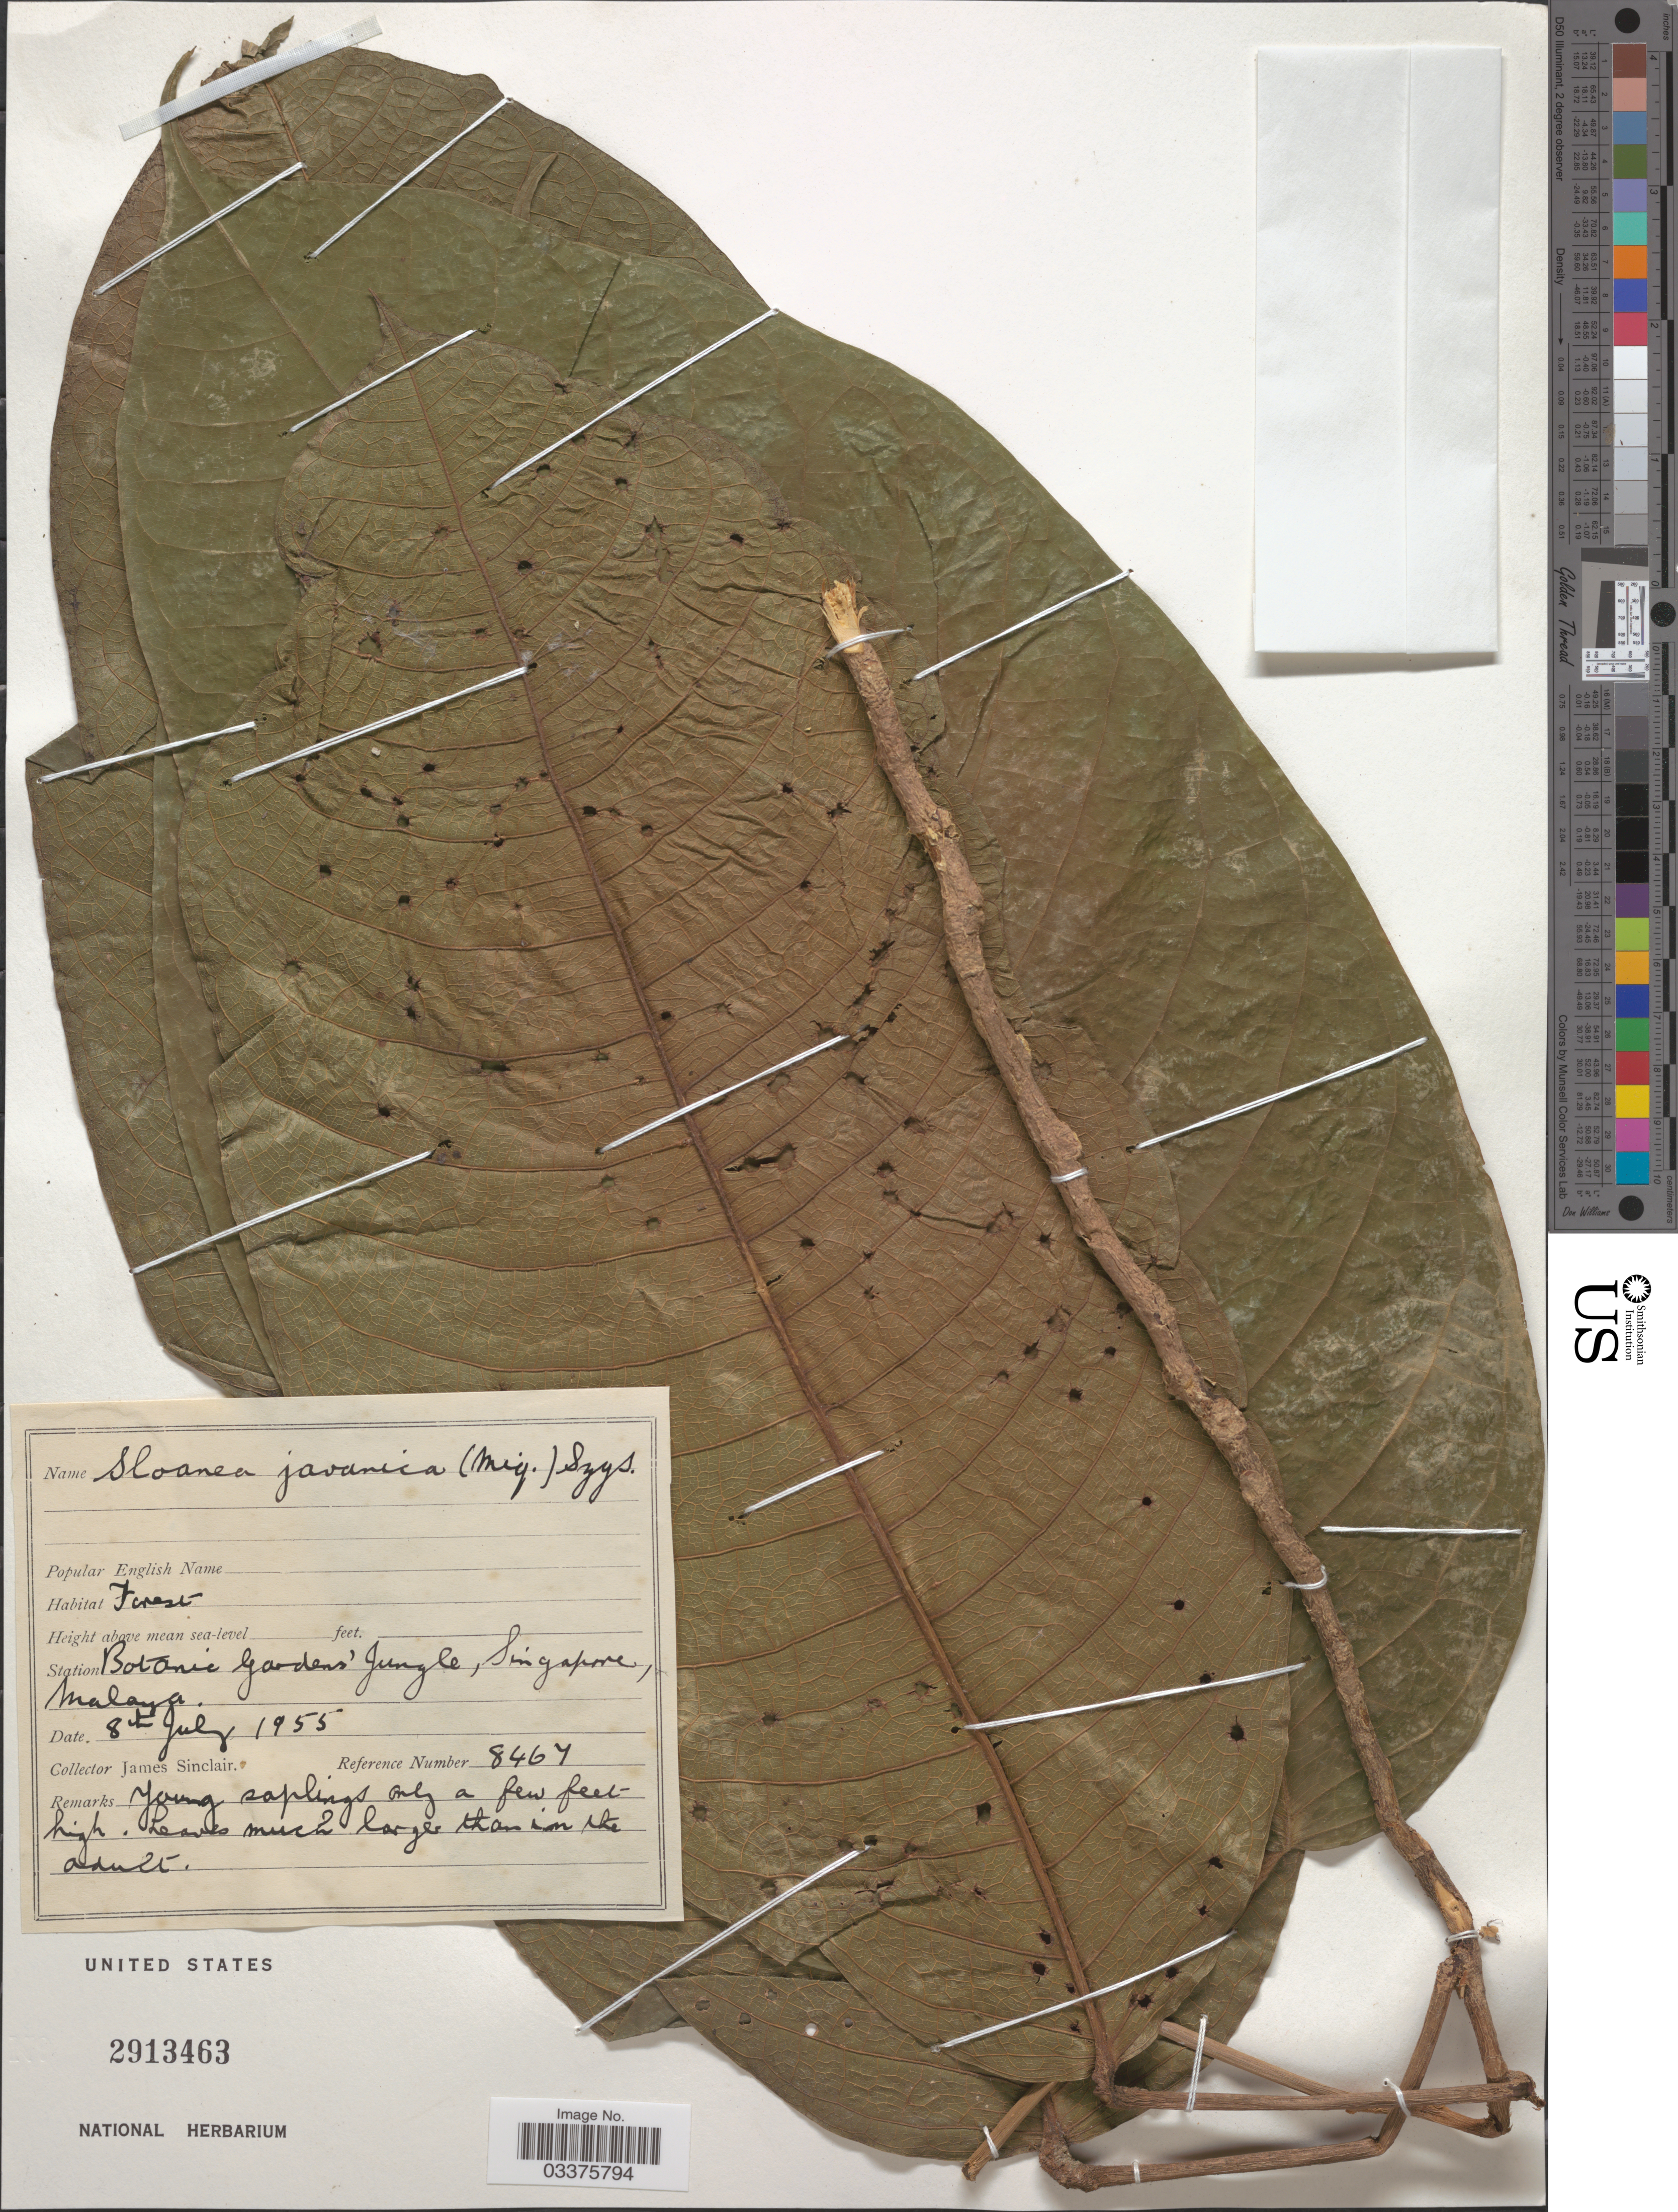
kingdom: Plantae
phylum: Tracheophyta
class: Magnoliopsida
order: Oxalidales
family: Elaeocarpaceae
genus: Sloanea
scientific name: Sloanea javanica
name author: (Miq.) Szyzyl.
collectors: J. Sinclair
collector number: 8467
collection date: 1955-07-08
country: Singapore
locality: Station Botanic Gardens' Jungle, Malaya.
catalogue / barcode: US 2913463